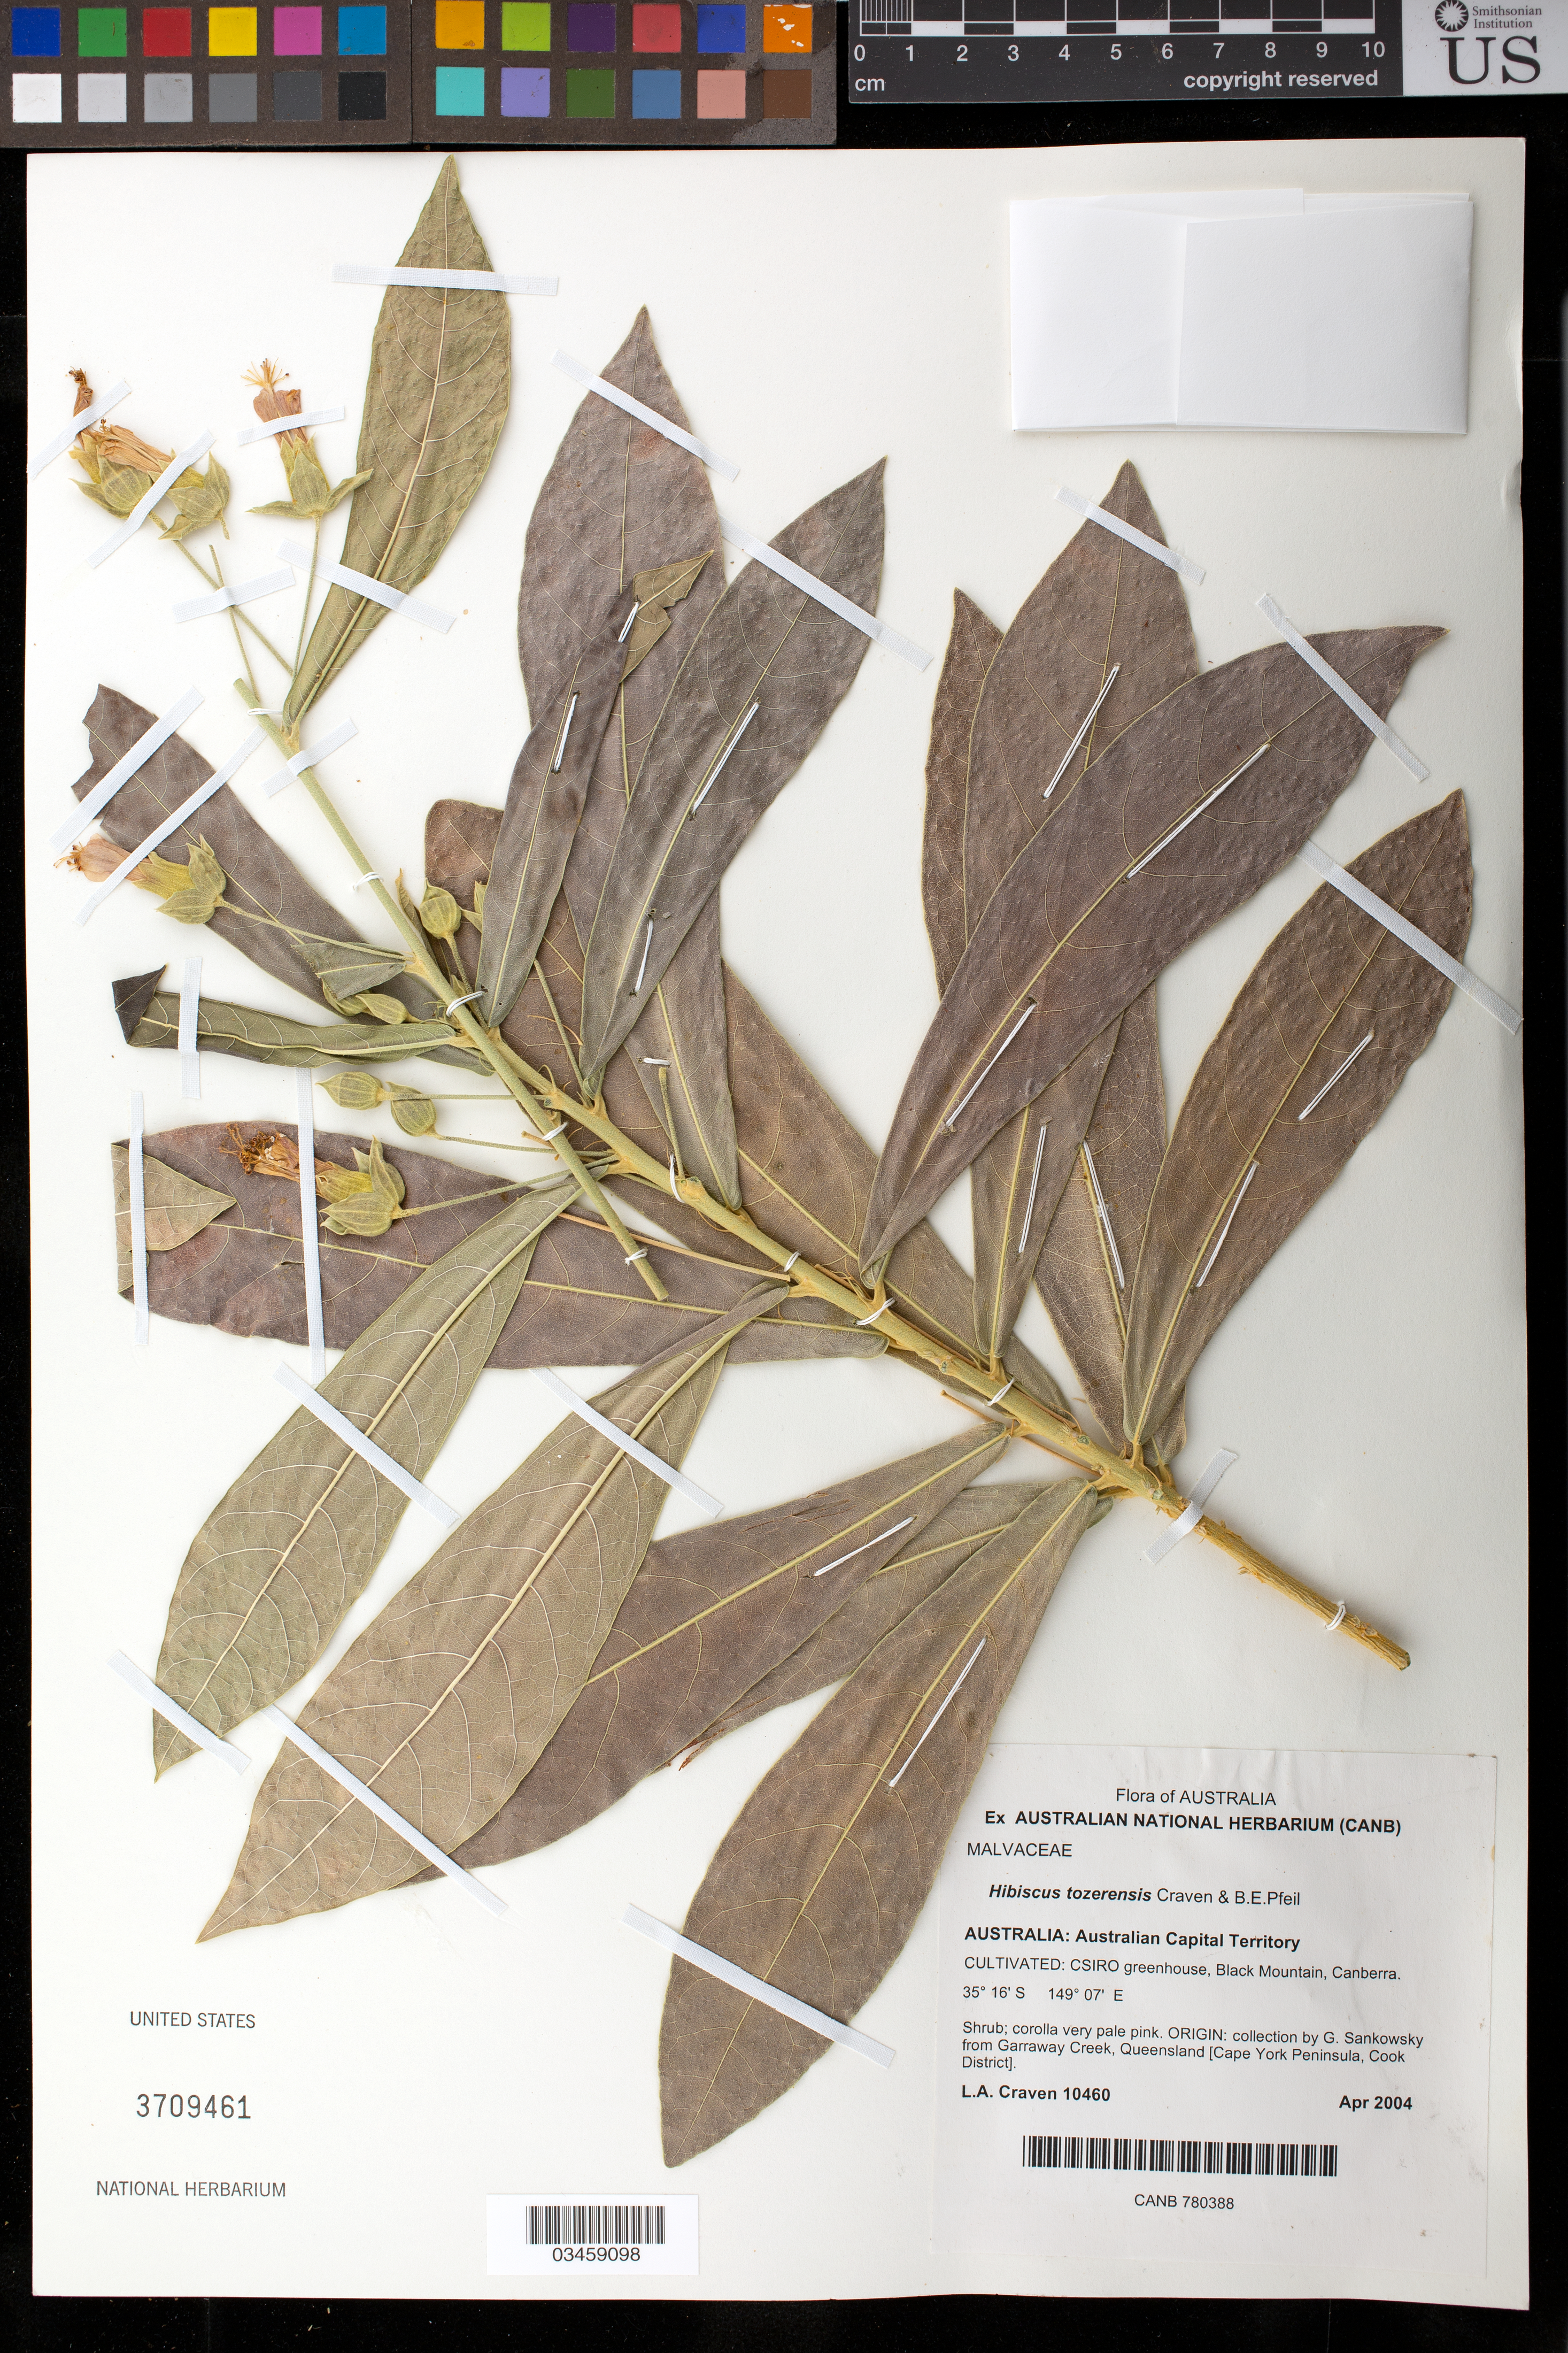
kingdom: Plantae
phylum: Tracheophyta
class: Magnoliopsida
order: Malvales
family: Malvaceae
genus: Hibiscus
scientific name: Hibiscus tozerensis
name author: Craven & B. E. Pfeil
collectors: L. A. Craven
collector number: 10460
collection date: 2004-04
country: Australia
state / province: New South Wales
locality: Australian Capital Territory, CSIRO greenhouse, Black Mtn, Canberra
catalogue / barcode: US 3709461